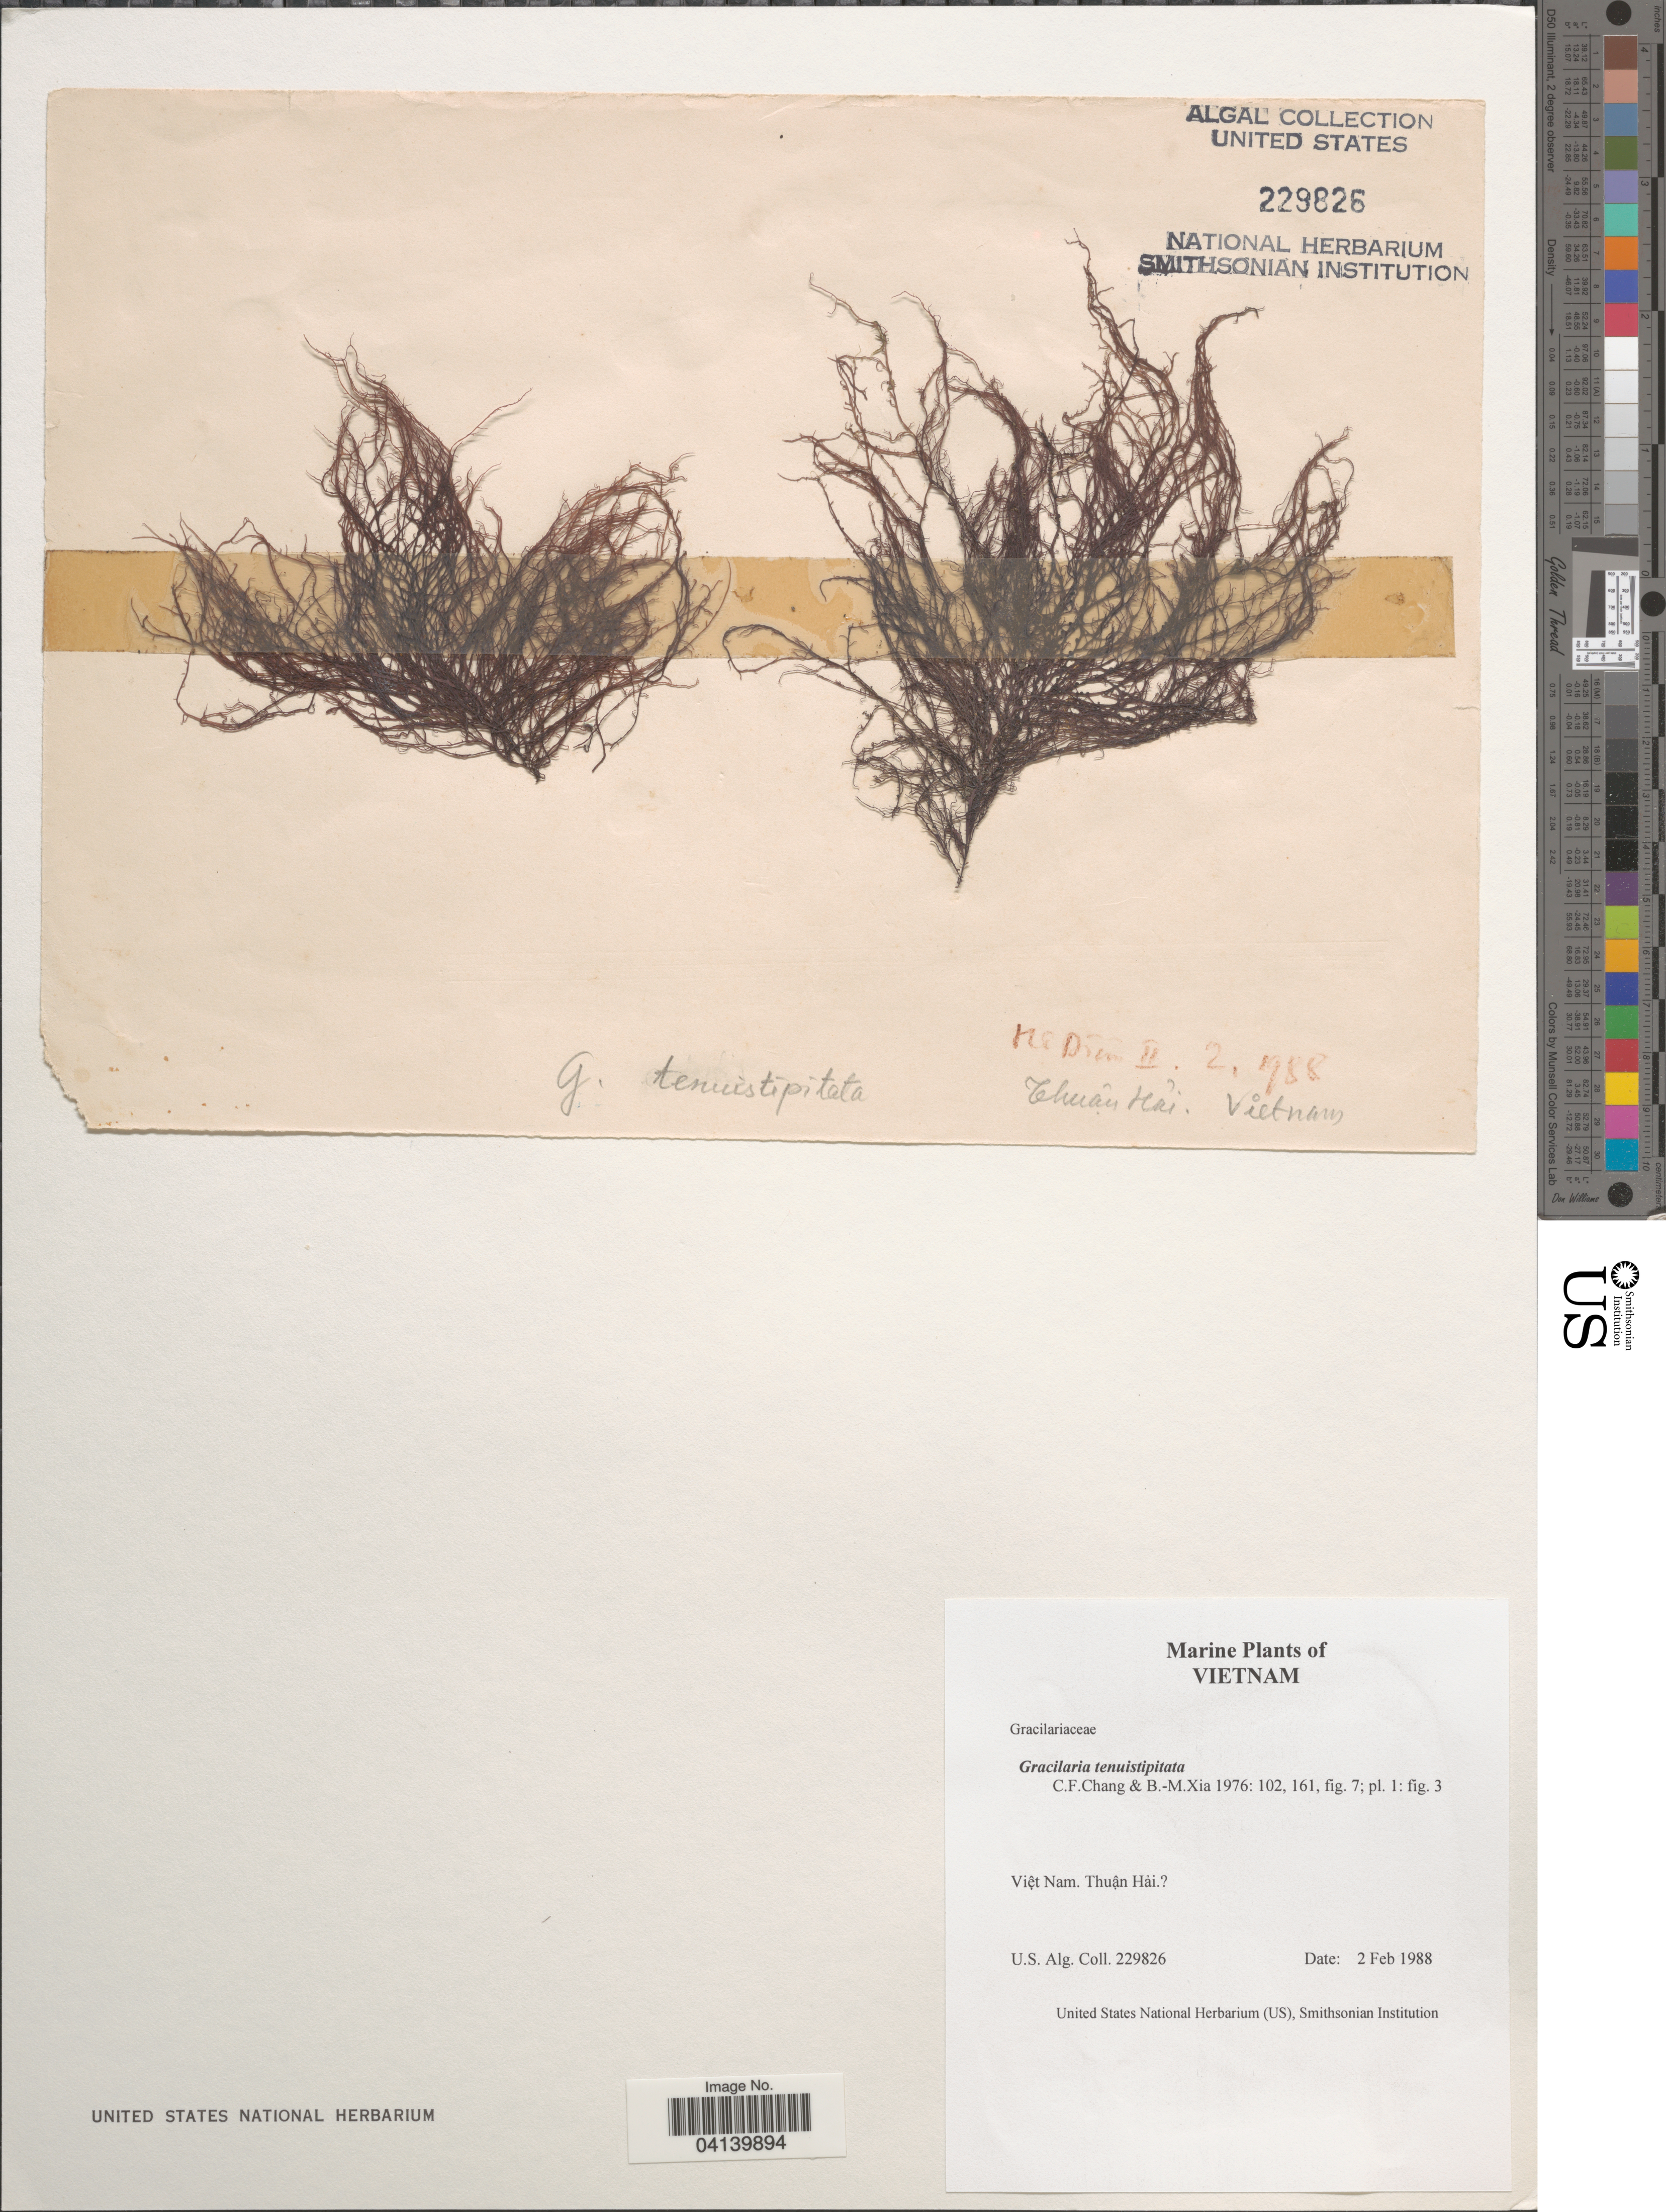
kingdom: Plantae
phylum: Rhodophyta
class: Florideophyceae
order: Gracilariales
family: Gracilariaceae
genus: Gracilaria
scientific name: Gracilaria tenuistipitata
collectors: U. S. Alg.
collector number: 229826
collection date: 1988-02-02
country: Vietnam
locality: Thuân Hài. [unsure placement]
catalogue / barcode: US 229826